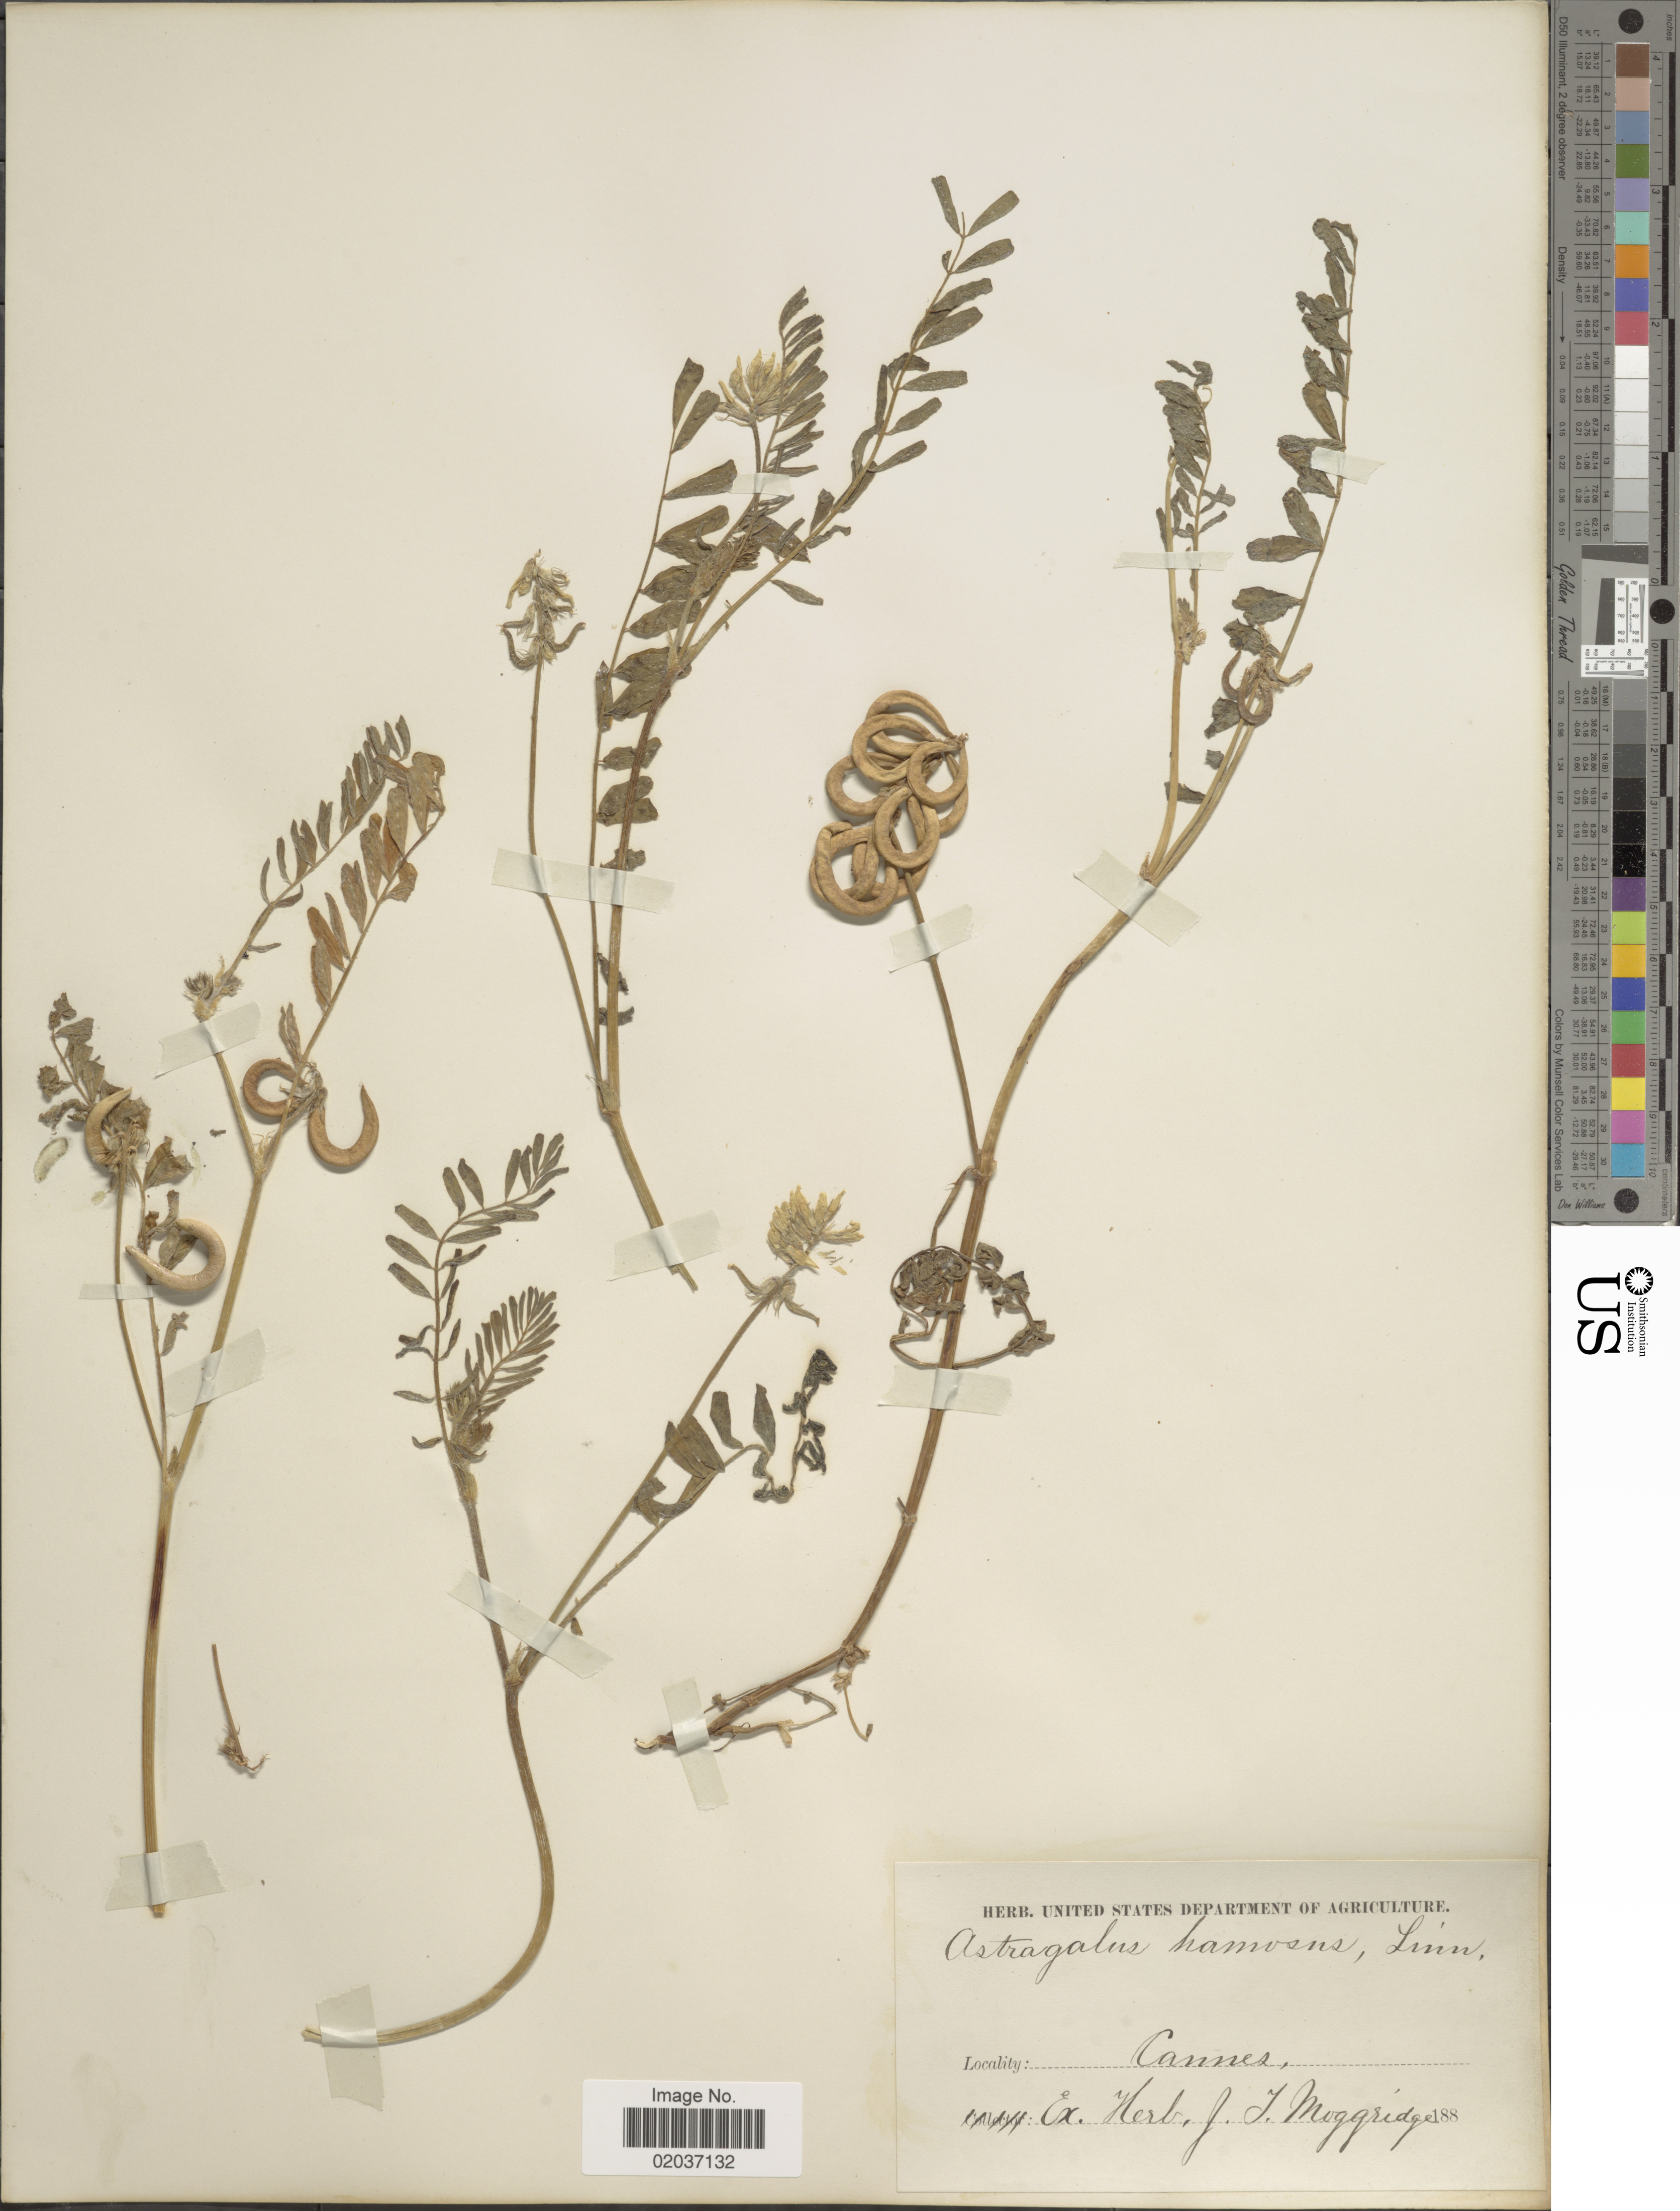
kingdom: Plantae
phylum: Tracheophyta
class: Magnoliopsida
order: Fabales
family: Fabaceae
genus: Astragalus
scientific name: Astragalus hamosus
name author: L.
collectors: ex herb. J.T. Moggridge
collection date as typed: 188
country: France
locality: Cannes.